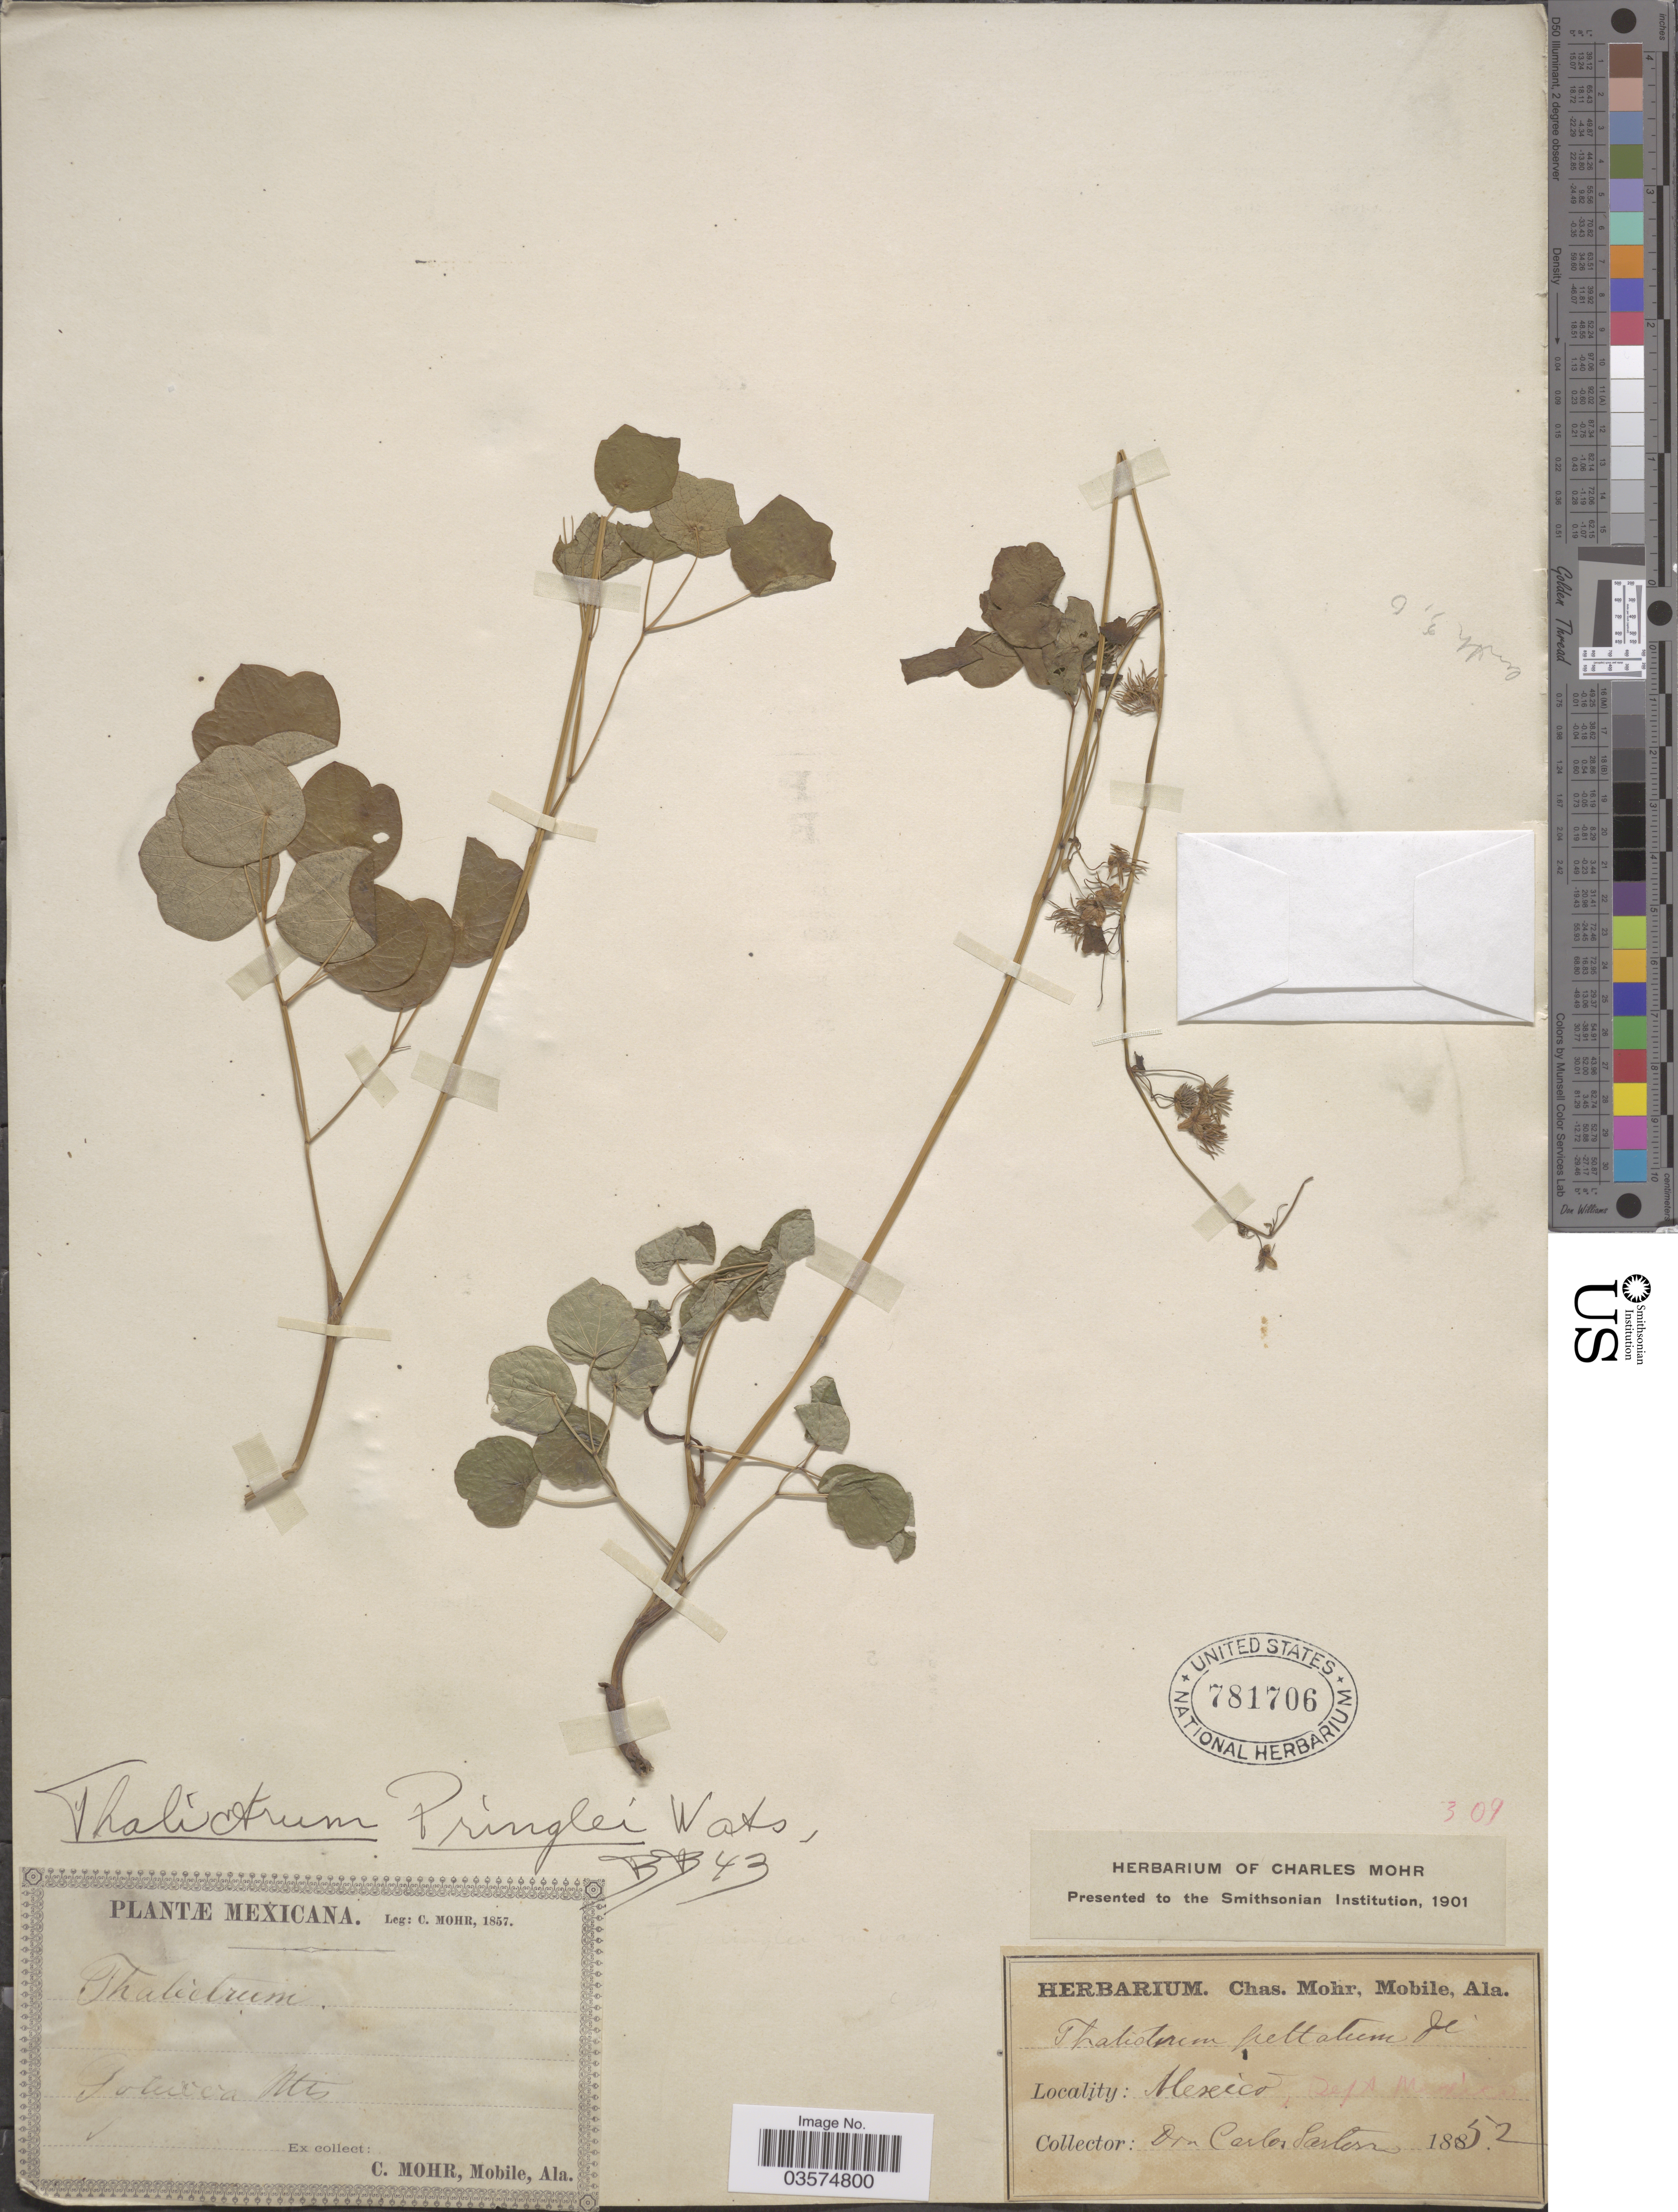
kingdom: Plantae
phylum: Tracheophyta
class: Magnoliopsida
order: Ranunculales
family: Ranunculaceae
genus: Thalictrum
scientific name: Thalictrum pringlei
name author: S. Watson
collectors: C. Sarlories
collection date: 1852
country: Mexico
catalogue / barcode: US 781706-2